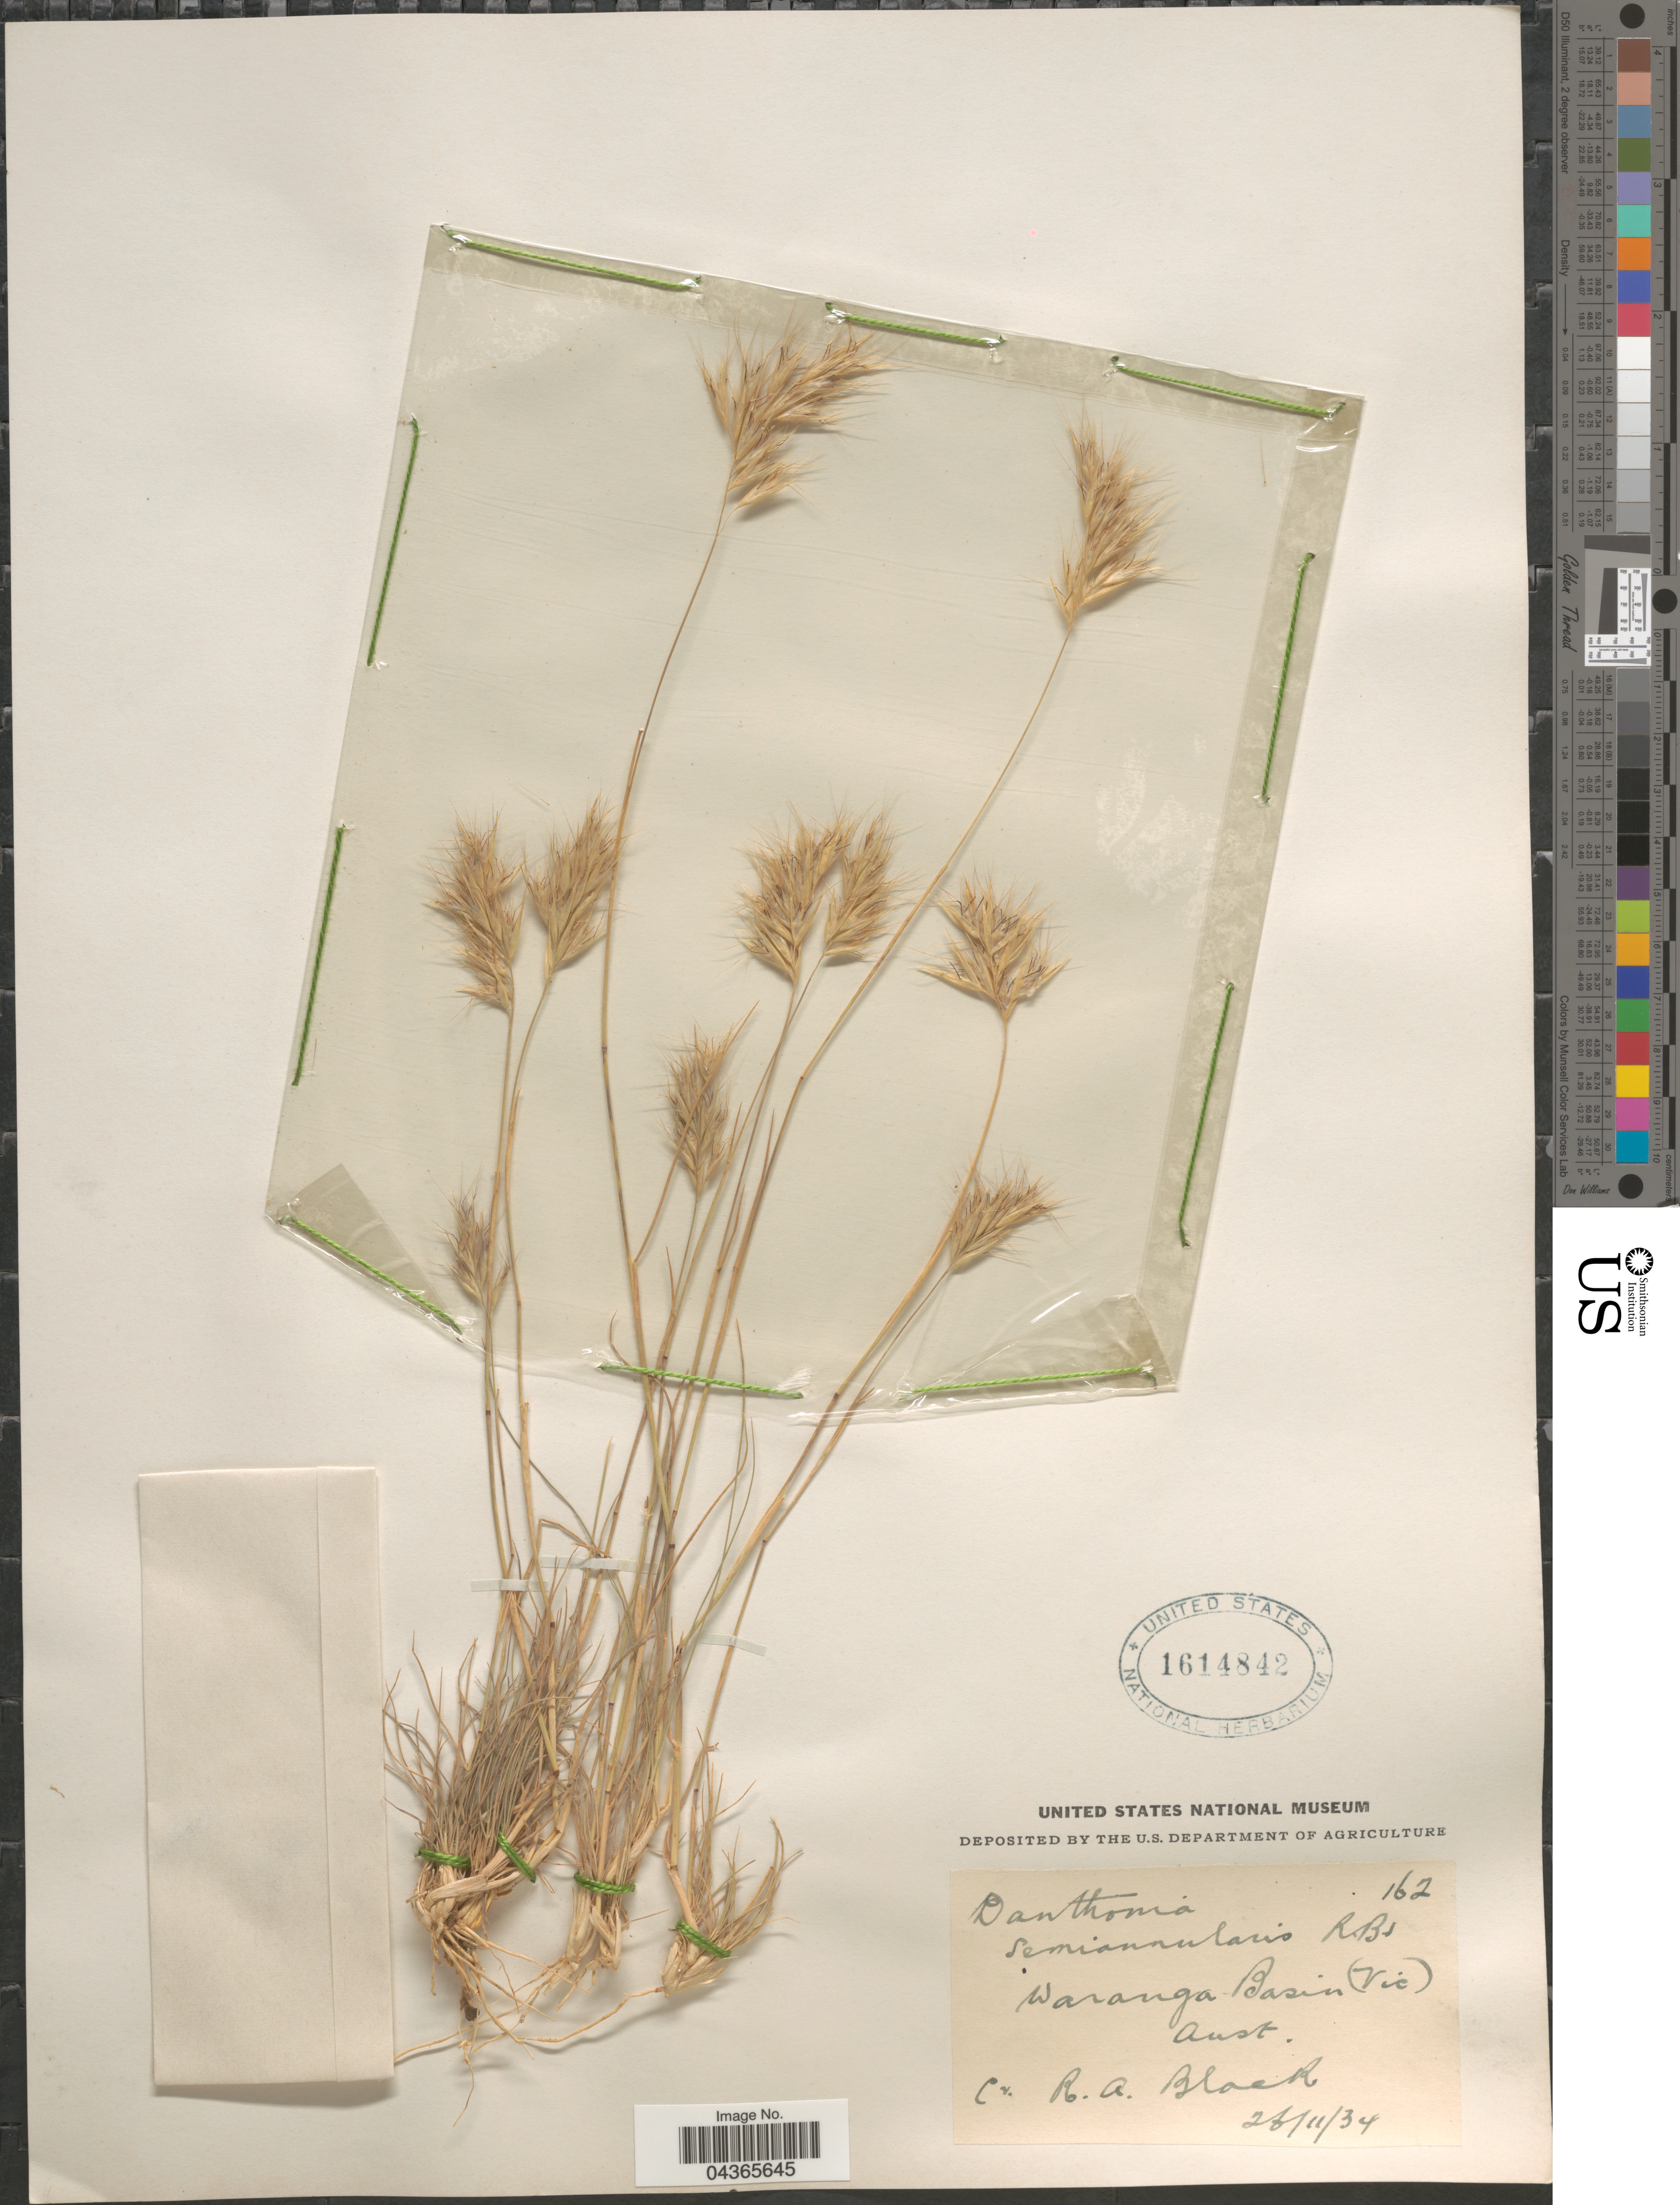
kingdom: Plantae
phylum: Tracheophyta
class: Liliopsida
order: Poales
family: Poaceae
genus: Rytidosperma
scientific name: Rytidosperma semiannulare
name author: (Labill.) Connor & Edgar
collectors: R. A. Black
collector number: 162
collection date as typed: Transcribed d/m/y: 26/11/34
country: Australia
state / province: Victoria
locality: Waranga Basin (Vic).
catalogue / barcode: US 1614842